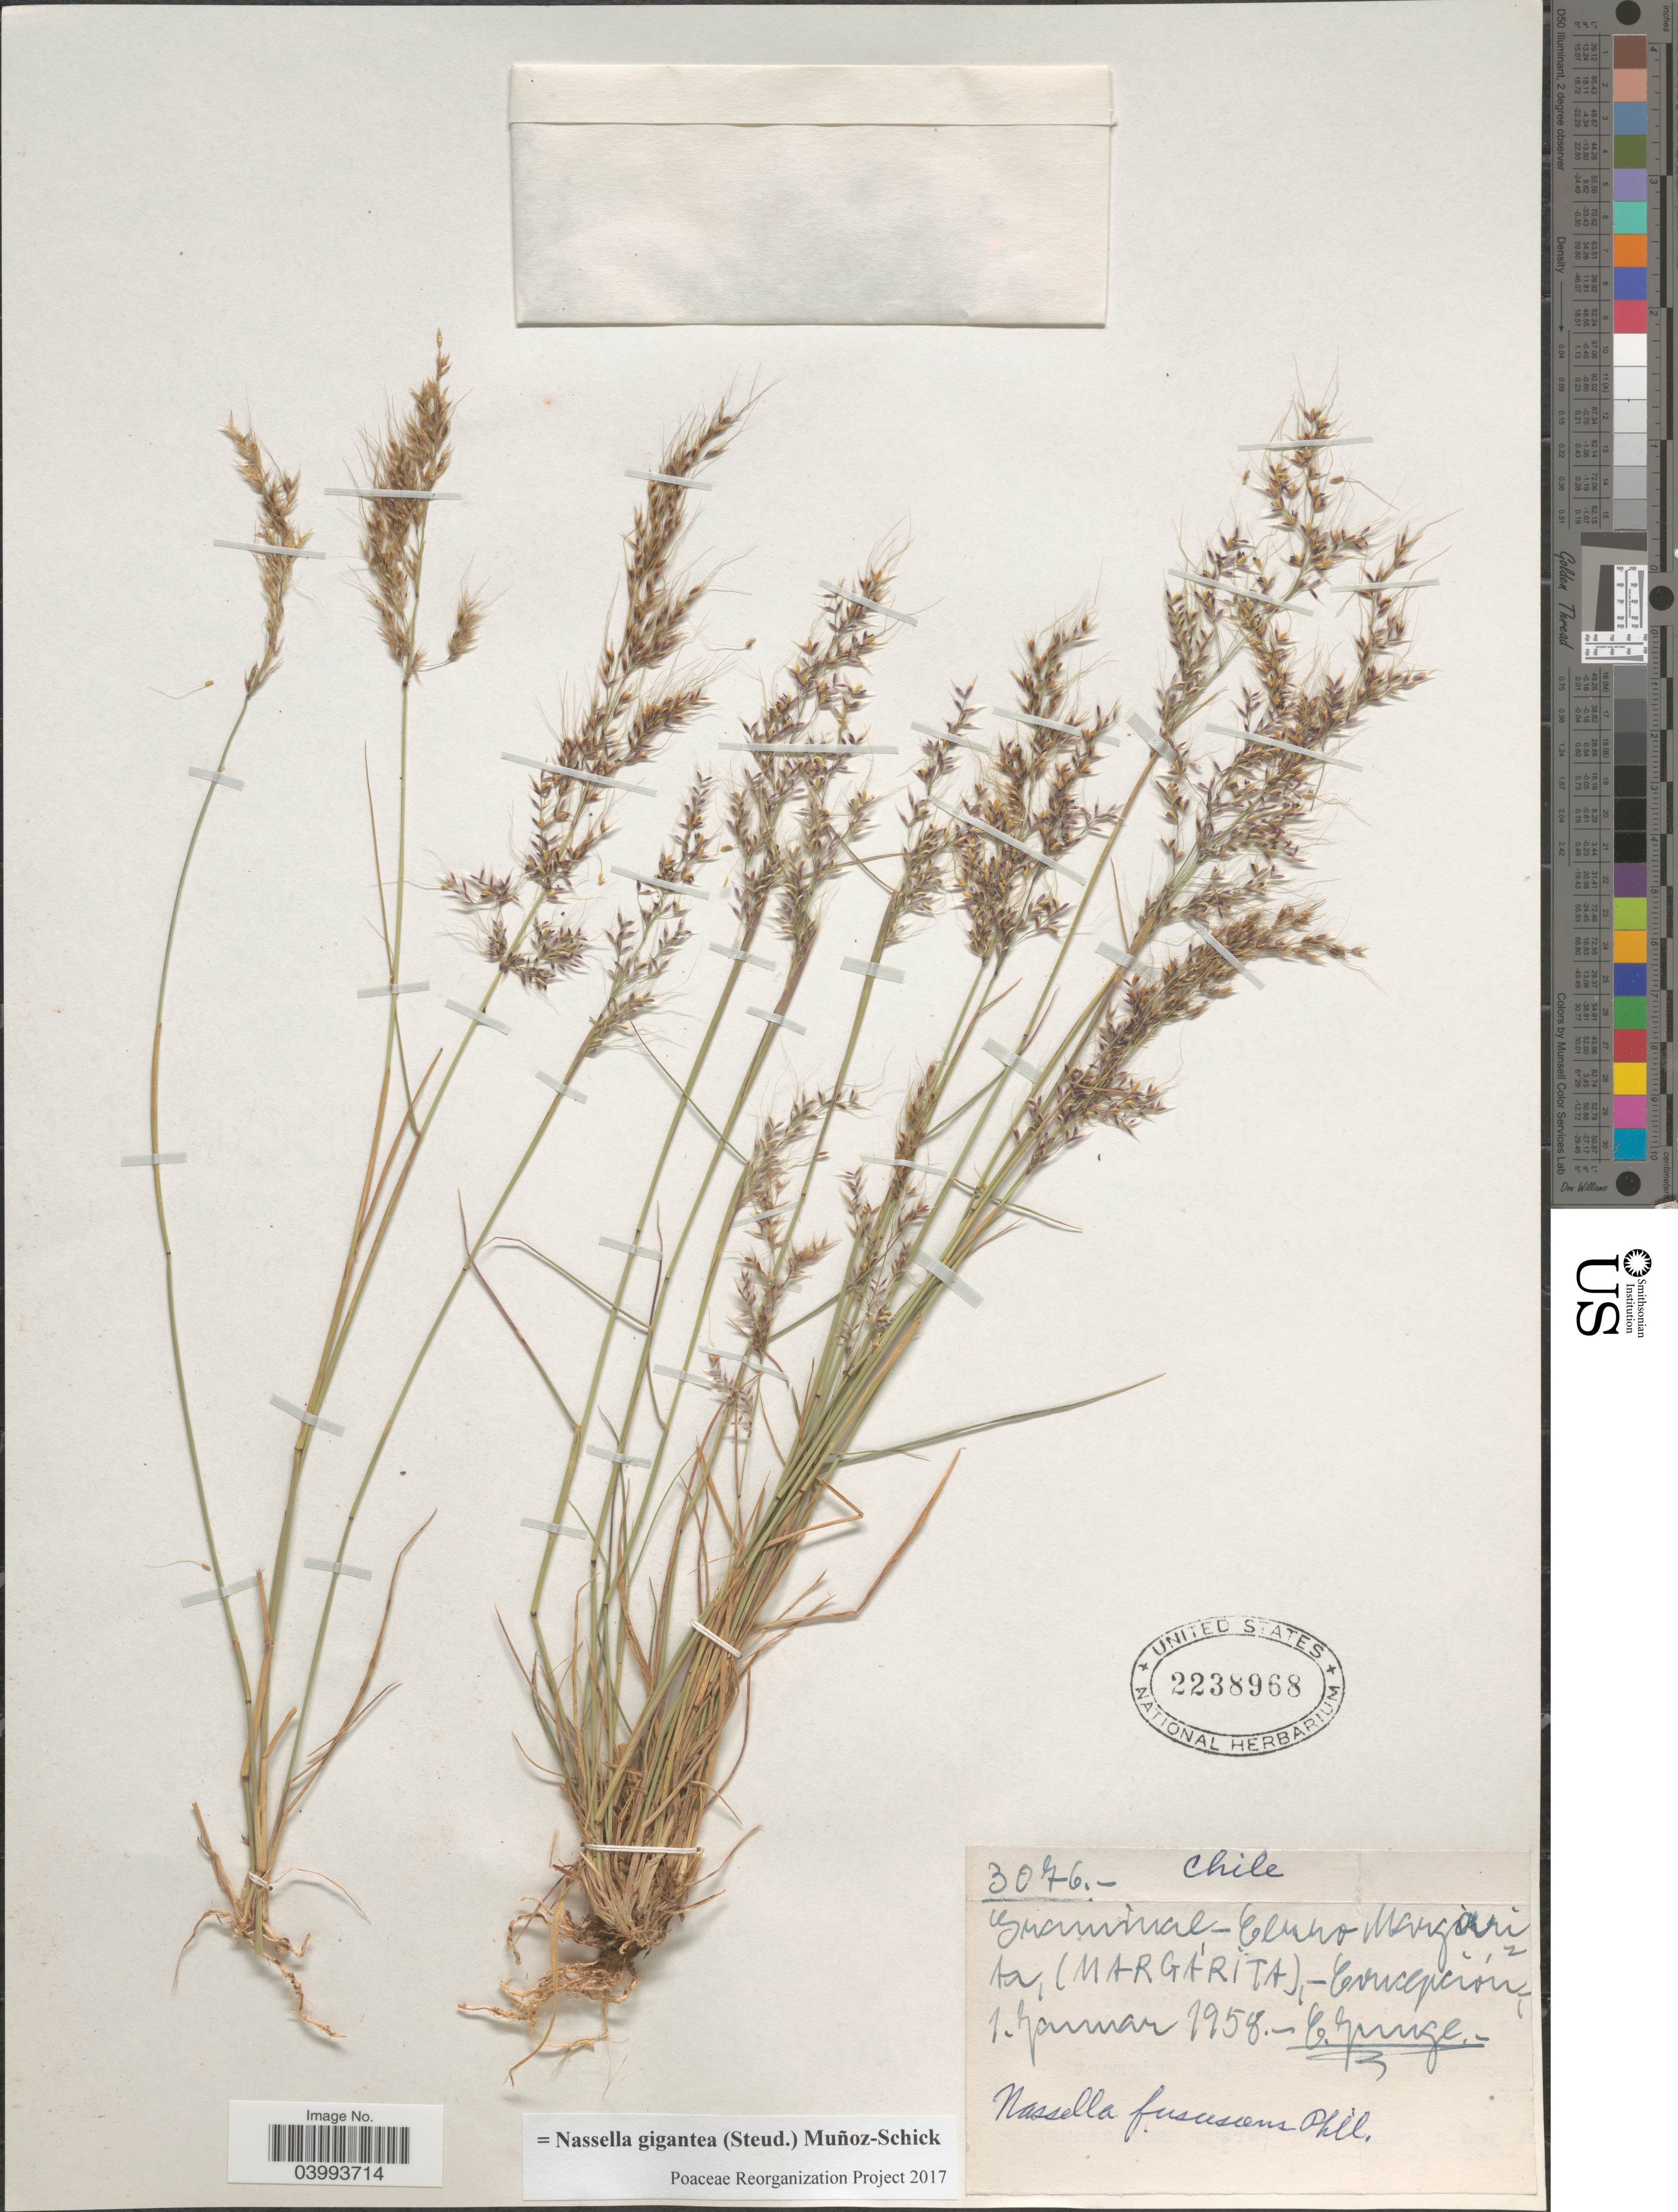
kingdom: Plantae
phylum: Tracheophyta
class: Liliopsida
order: Poales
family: Poaceae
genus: Nassella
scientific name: Nassella gigantea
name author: (Steud.) Muñoz-Schick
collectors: E. Junge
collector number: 3076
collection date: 1958-01-01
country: Chile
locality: Cerro Margarita, (Margárita),- Concepción.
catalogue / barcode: US 2238968